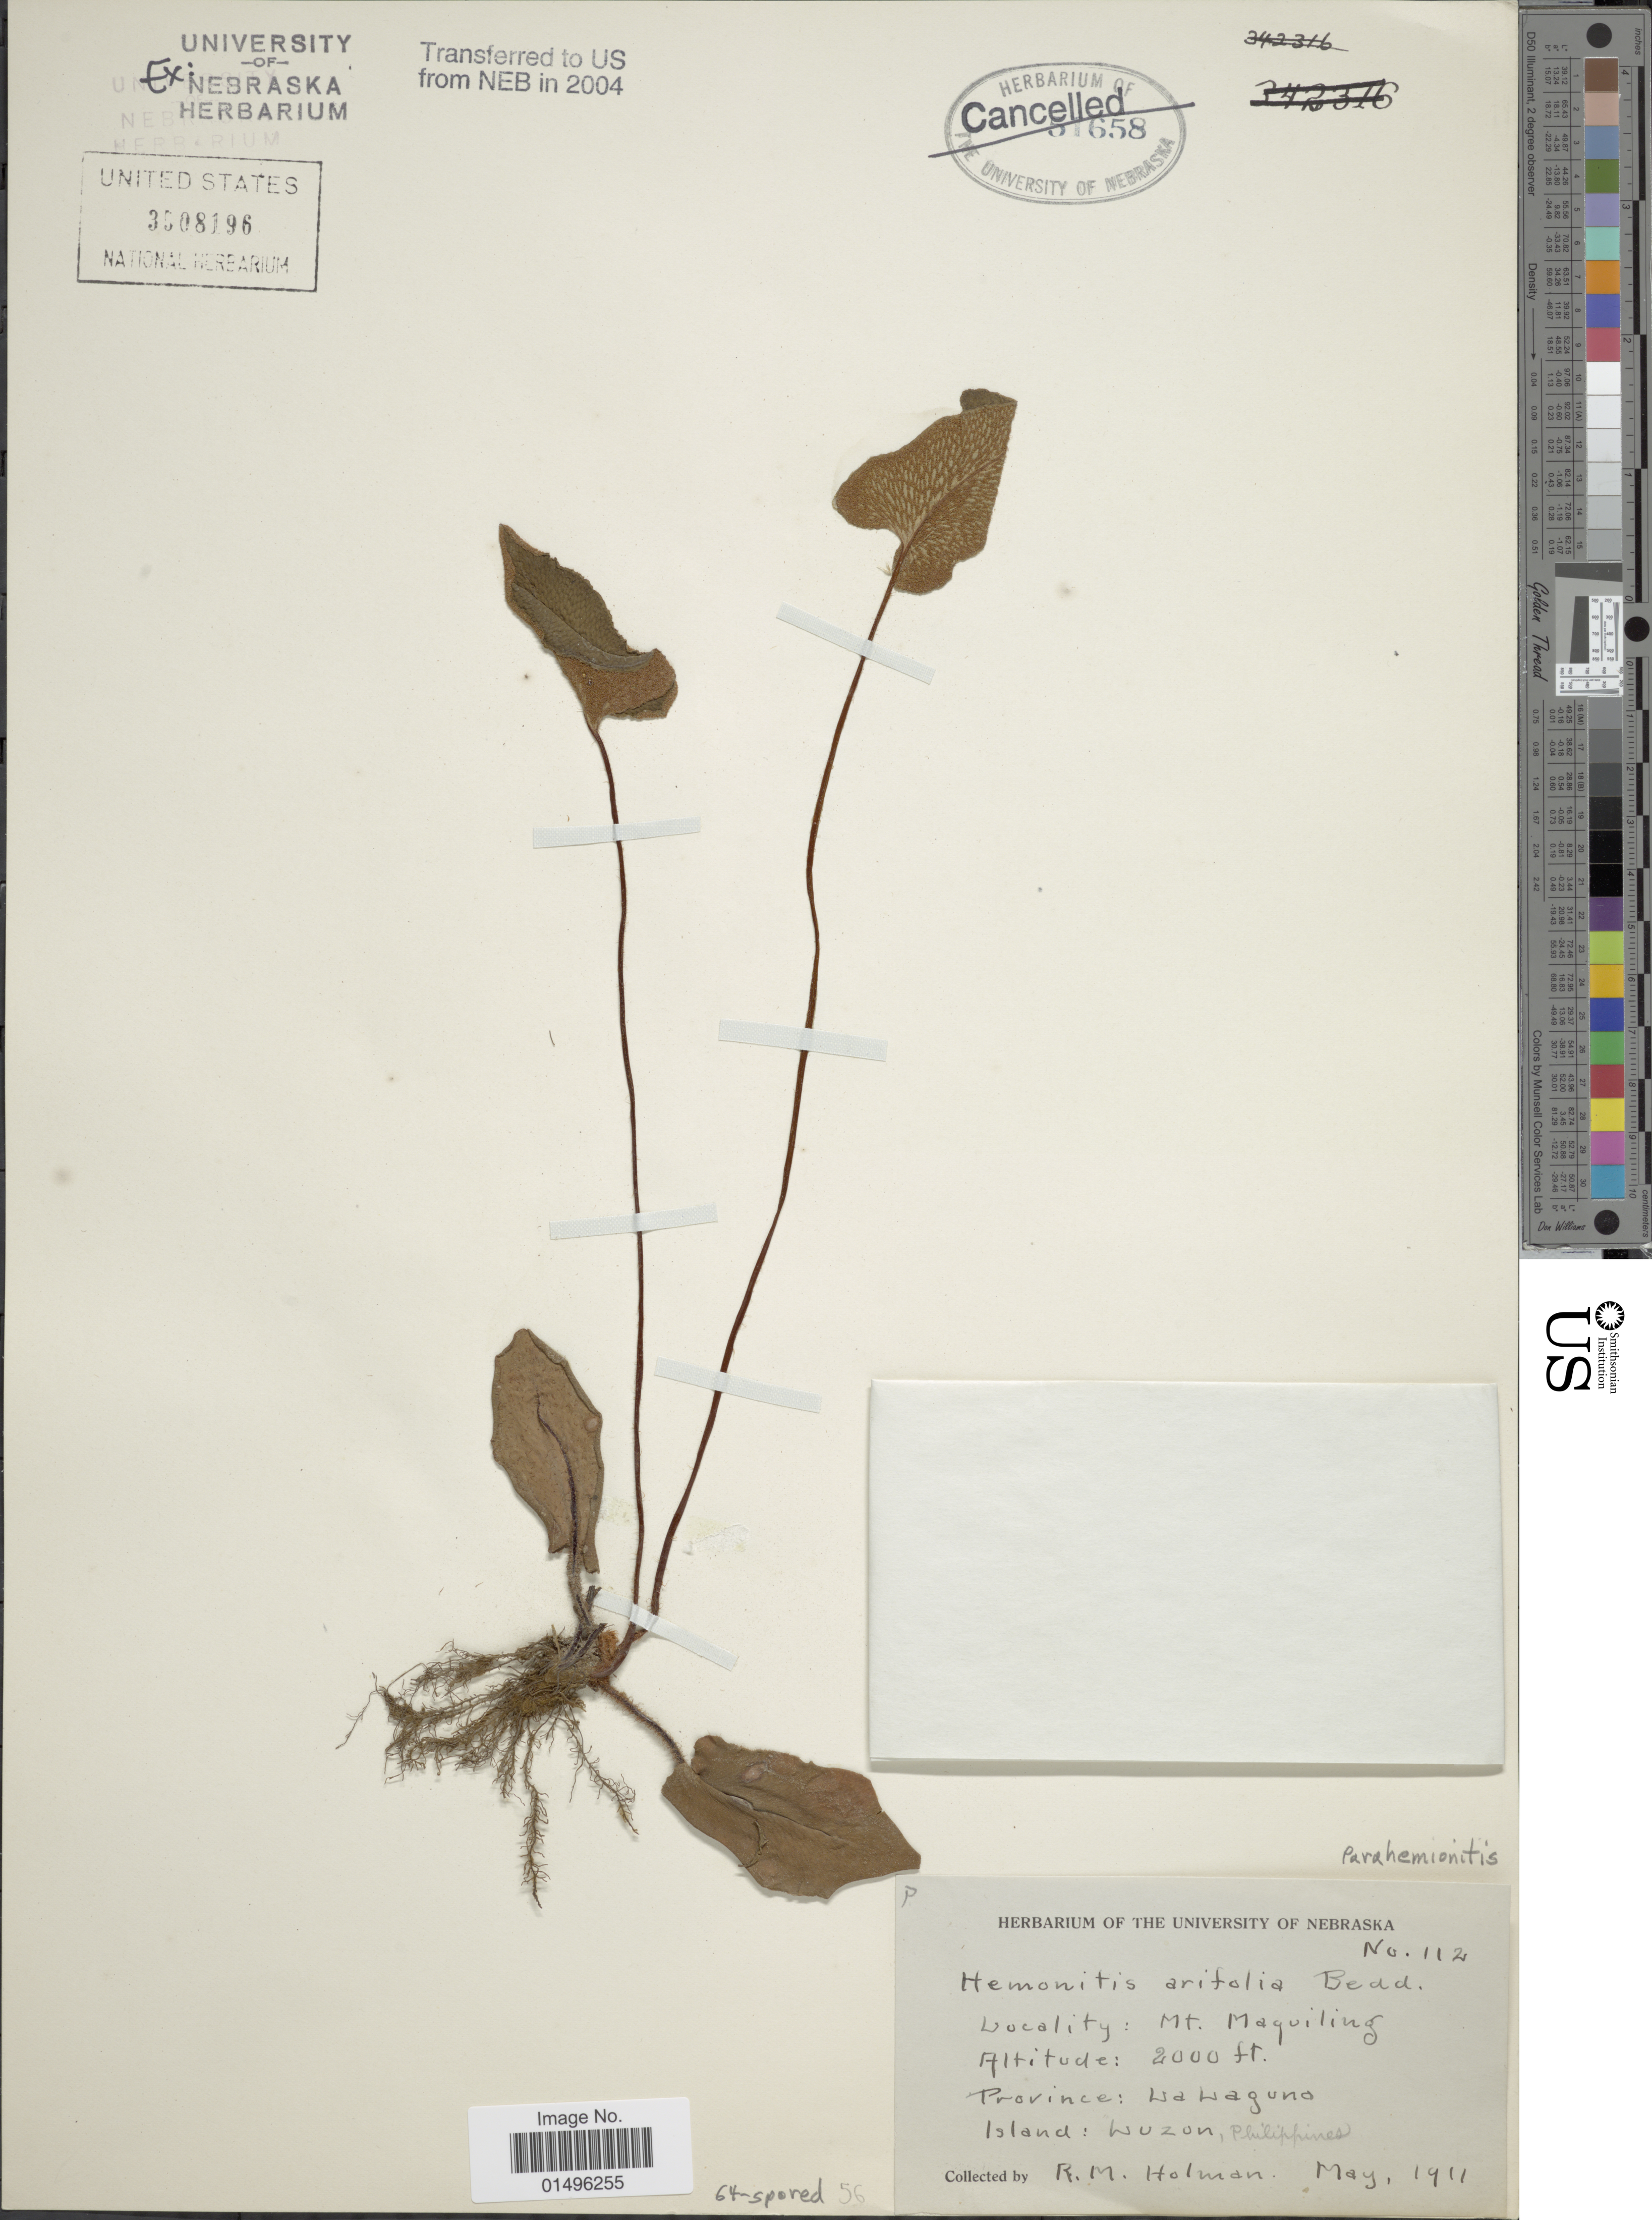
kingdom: Plantae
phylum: Tracheophyta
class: Polypodiopsida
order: Polypodiales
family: Pteridaceae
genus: Parahemionitis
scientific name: Parahemionitis cordata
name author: (Roxb. ex Hook. & Grev.) Fraser-Jenk.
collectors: R. Holman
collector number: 112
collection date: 1911-05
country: Philippines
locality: Philippines, Locality: Mt. Maquiling, Province: La Laguna, Island: Luzon.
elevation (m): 610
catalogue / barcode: US 3508196